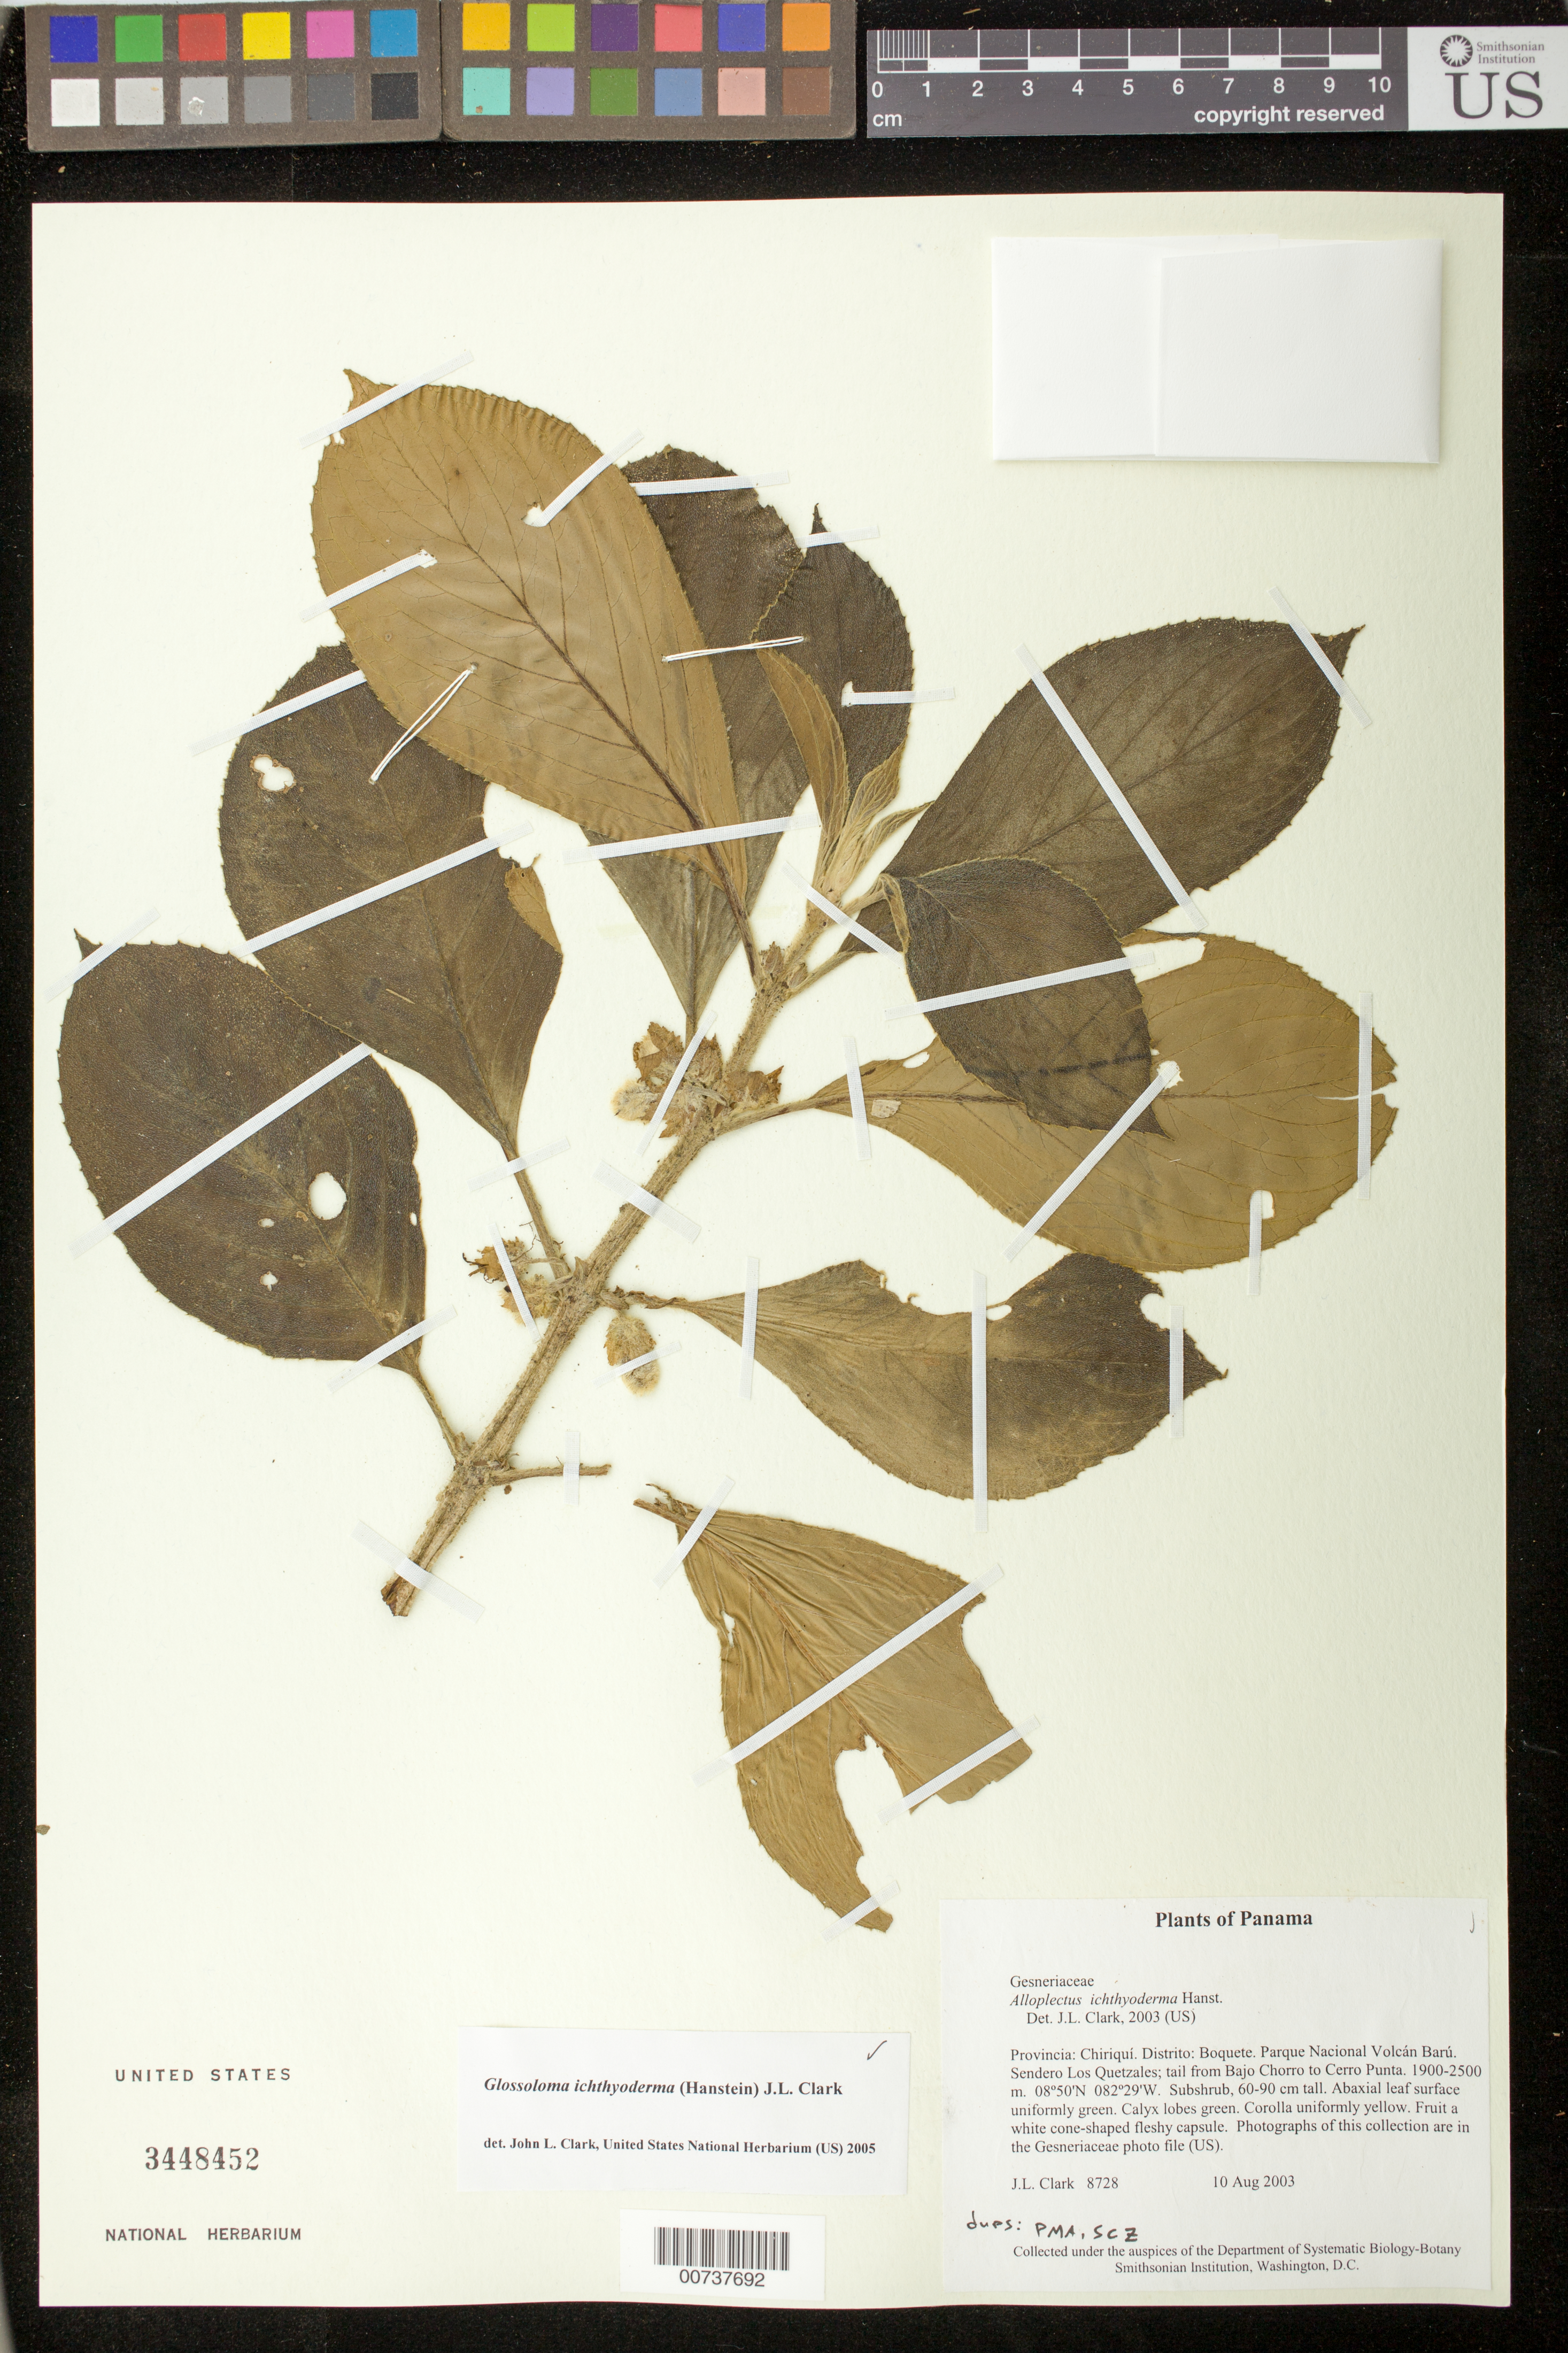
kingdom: Plantae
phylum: Tracheophyta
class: Magnoliopsida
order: Lamiales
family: Gesneriaceae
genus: Glossoloma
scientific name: Glossoloma ichthyoderma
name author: (Hanst.) J.L. Clark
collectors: J. L. Clark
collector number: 8728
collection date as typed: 10 Aug 2003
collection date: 2003-08-10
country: Panama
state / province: Chiriquí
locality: Boquete. Parque Nacional Volcán Barú. Sendero Los Quetzales; tail from Bajo Chorro to Cerro Punta.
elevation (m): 1900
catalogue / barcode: US 3448452